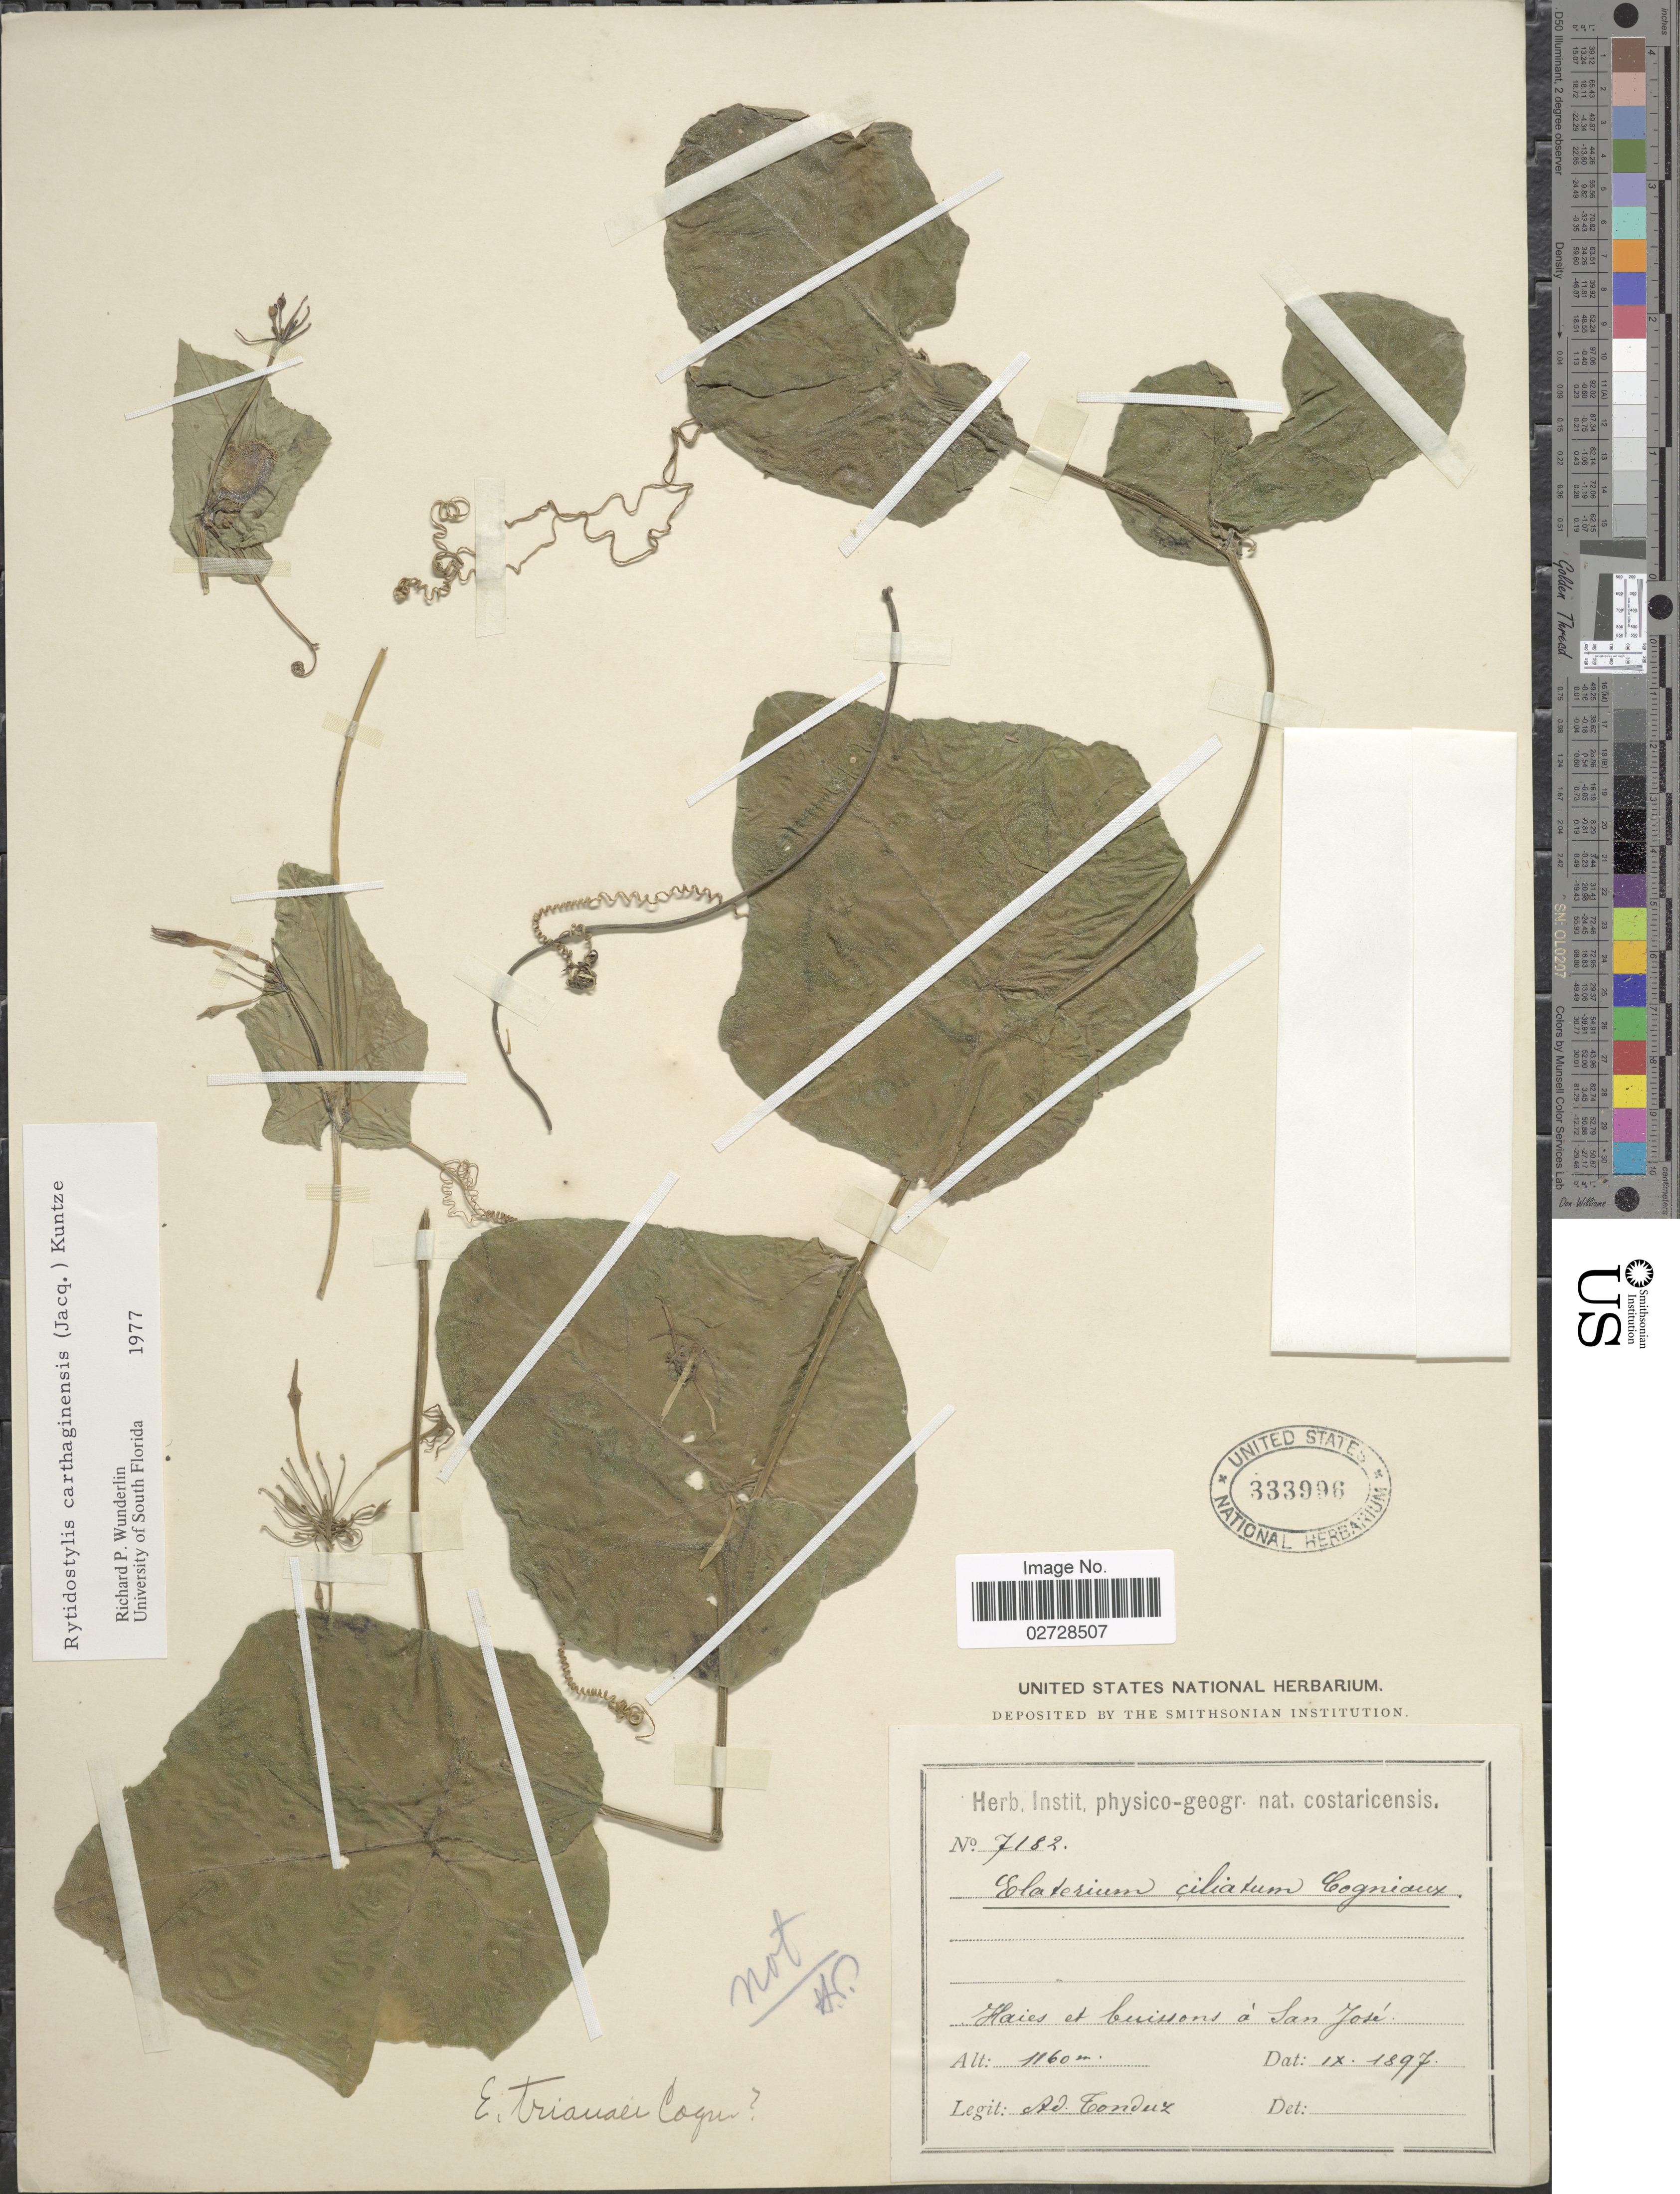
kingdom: Plantae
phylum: Tracheophyta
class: Magnoliopsida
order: Cucurbitales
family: Cucurbitaceae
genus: Cyclanthera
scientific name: Cyclanthera carthagenensis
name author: (Jacq.) H. Schaef. & S.S. Renner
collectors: A. Tonduz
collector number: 7182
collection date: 1897-09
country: Costa Rica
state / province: San José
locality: Haies et buissons a San José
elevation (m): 1160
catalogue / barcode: US 333996